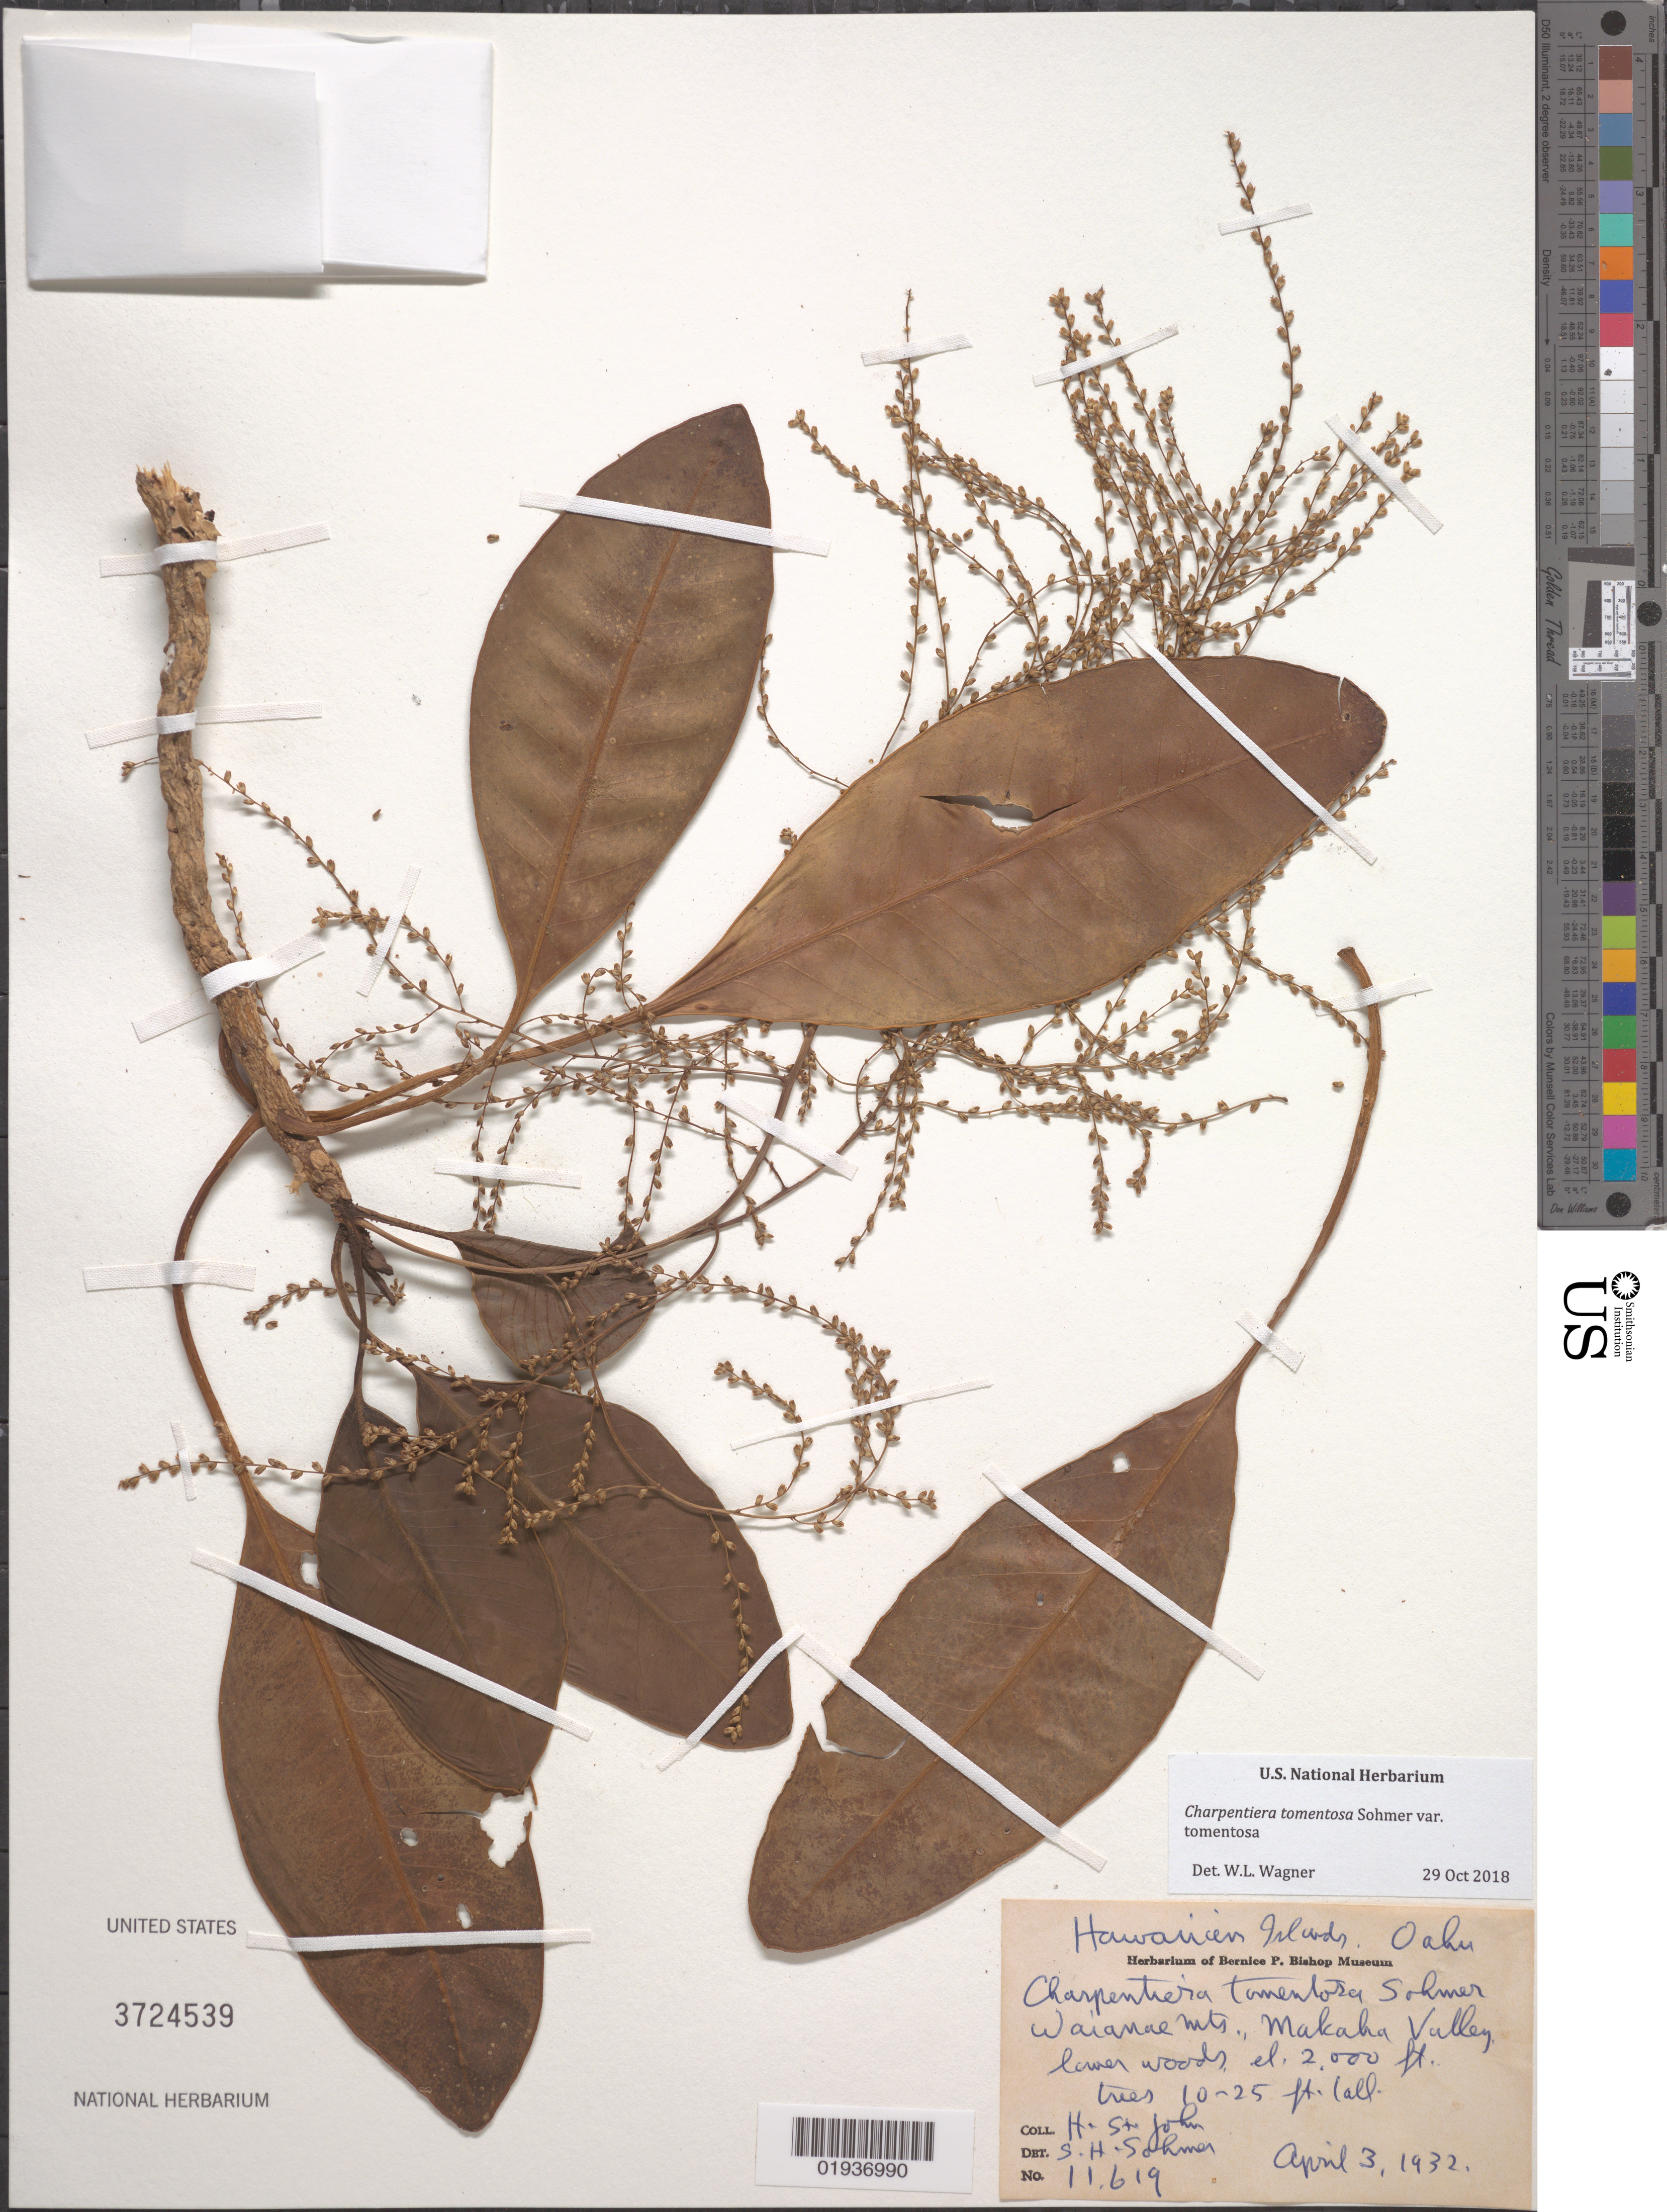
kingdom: Plantae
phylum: Tracheophyta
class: Magnoliopsida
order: Caryophyllales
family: Amaranthaceae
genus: Charpentiera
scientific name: Charpentiera tomentosa var. tomentosa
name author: Sohmer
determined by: Wagner, W. L., (BOT), Smithsonian Institution - National Museum of Natural History (UNITED STATES)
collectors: H. St. John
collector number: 11619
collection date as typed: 3 Apr 1932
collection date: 1932-04-03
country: United States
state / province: Hawaii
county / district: Honolulu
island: Oahu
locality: Makaha Valley, Waianae Mts.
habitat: Lower woods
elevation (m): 610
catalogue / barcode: US 3724539